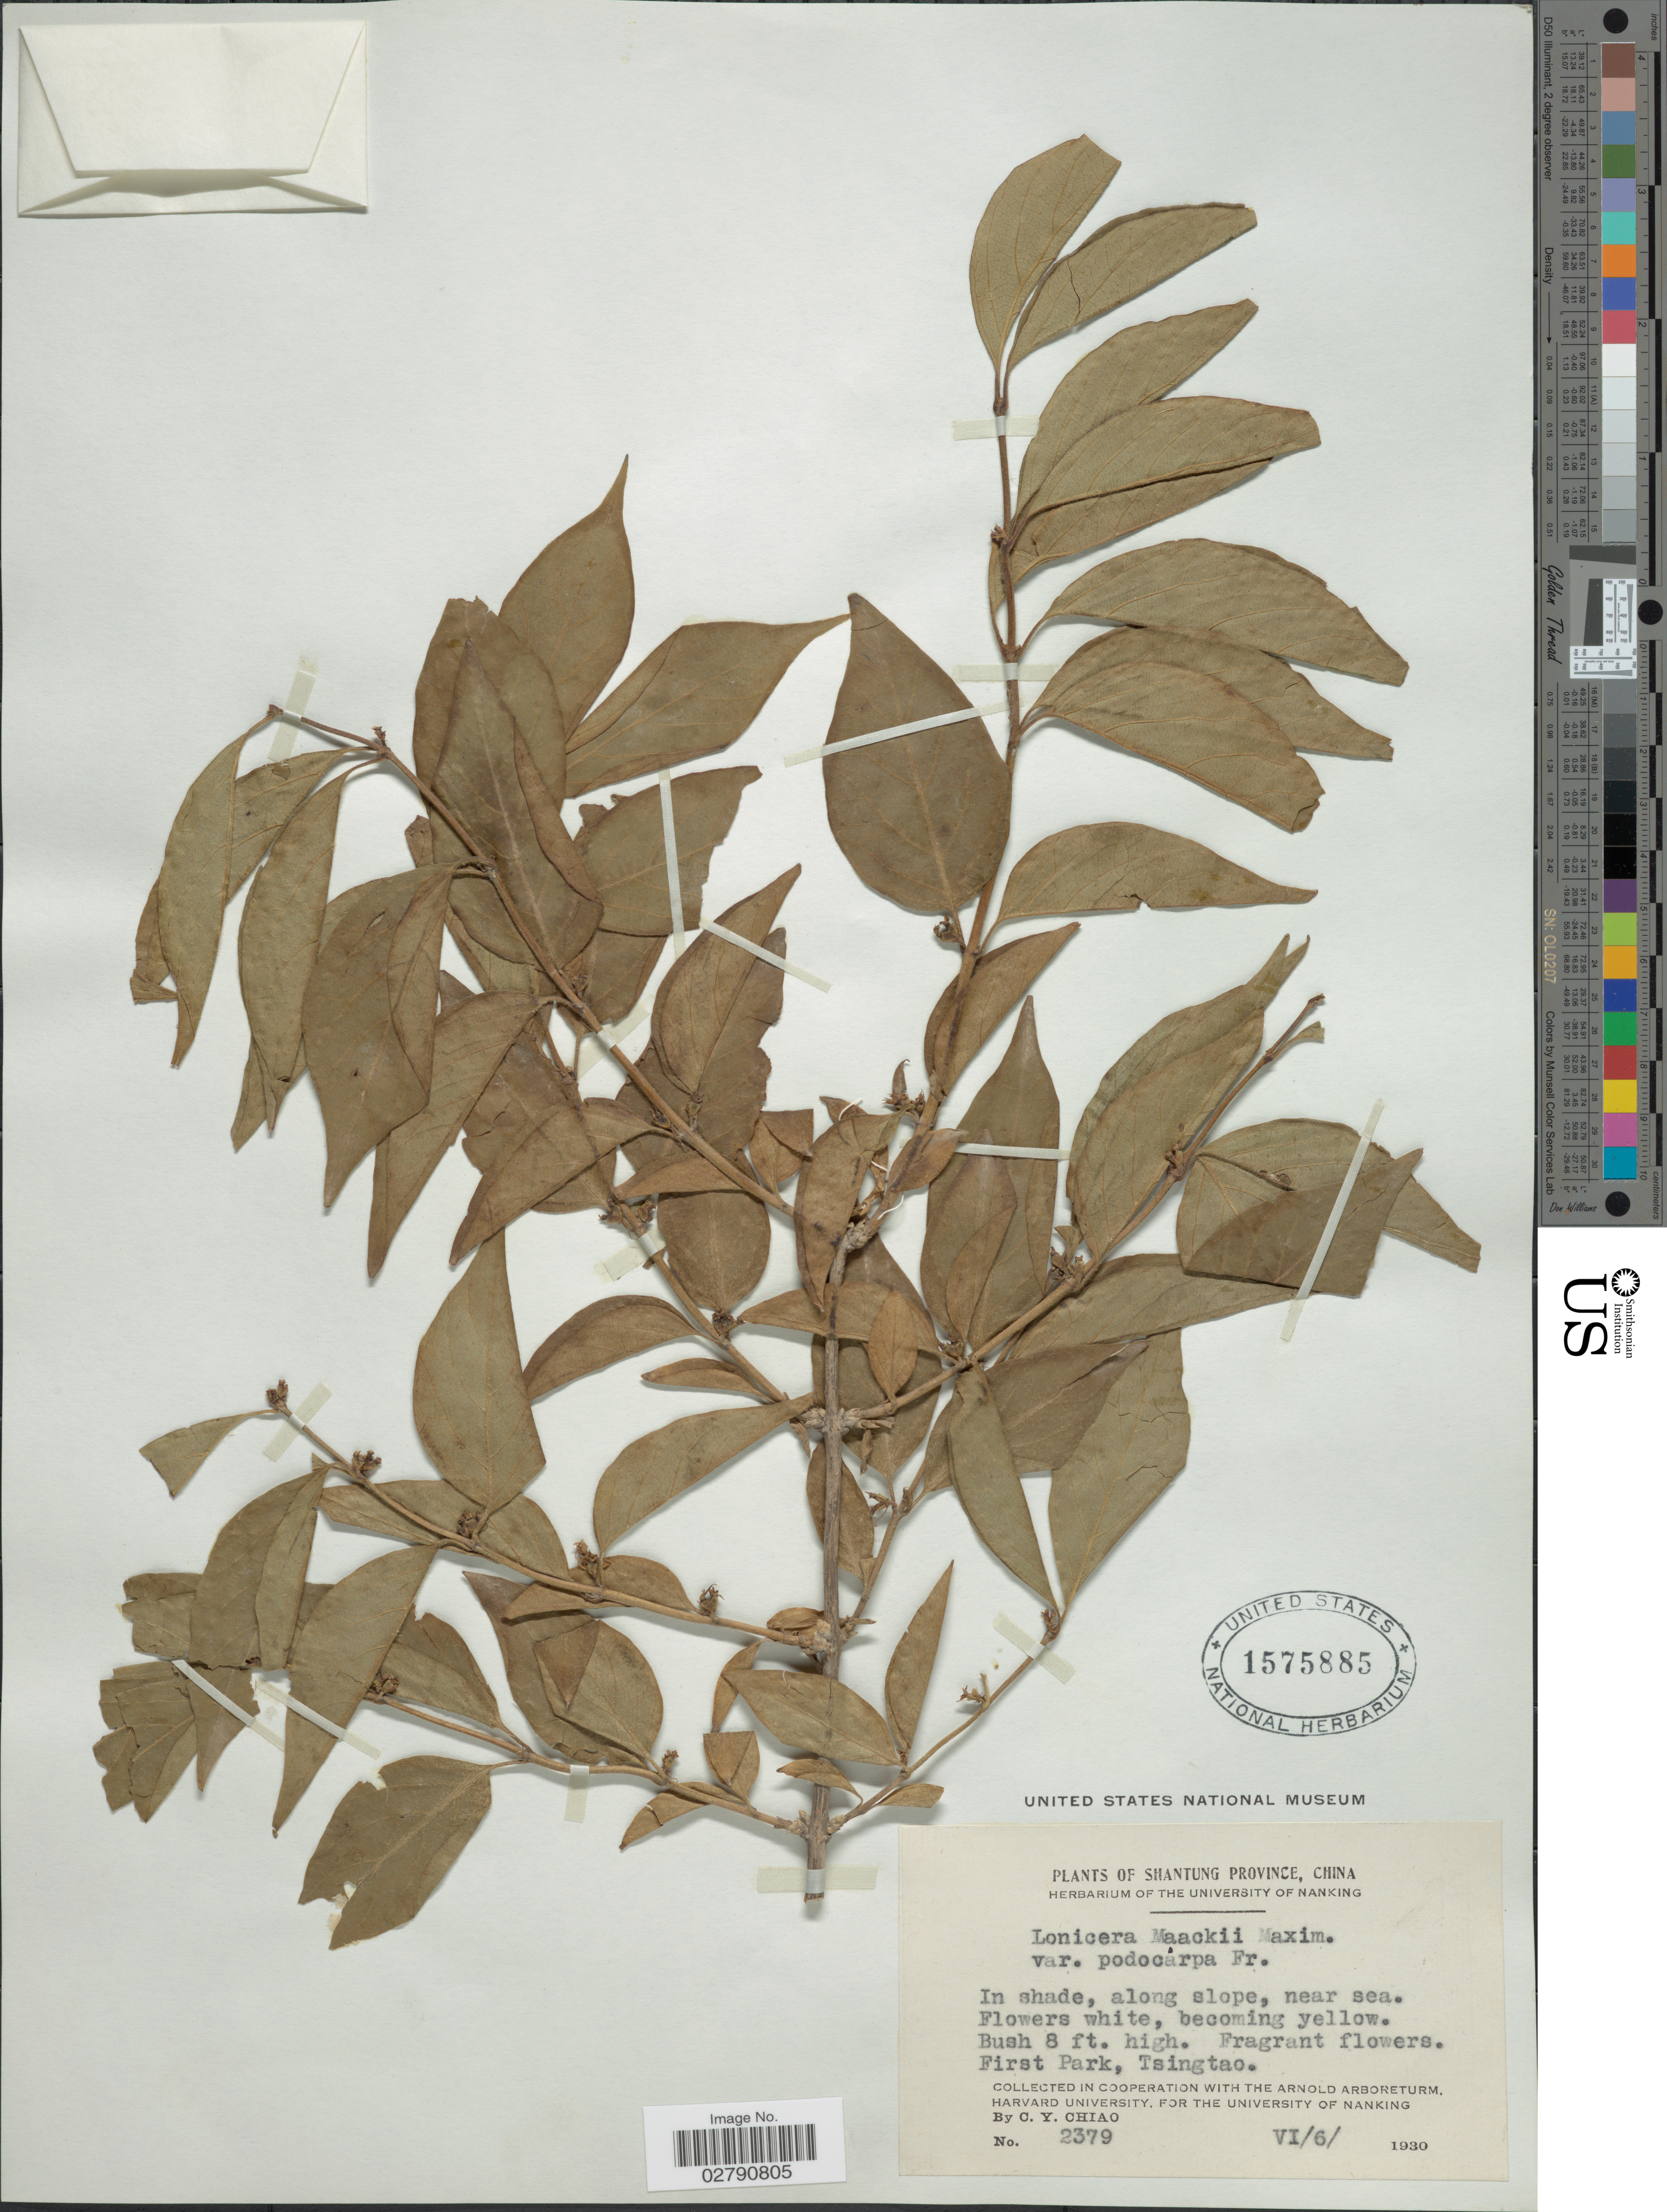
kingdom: Plantae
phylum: Tracheophyta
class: Magnoliopsida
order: Dipsacales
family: Caprifoliaceae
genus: Lonicera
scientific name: Lonicera maackii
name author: (Rupr.) Maxim.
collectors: C. Y. Chiao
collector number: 2379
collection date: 1930-06-06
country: China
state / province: Shandong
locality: Shantung Province. First Park, Tsingtao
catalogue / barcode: US 1575885